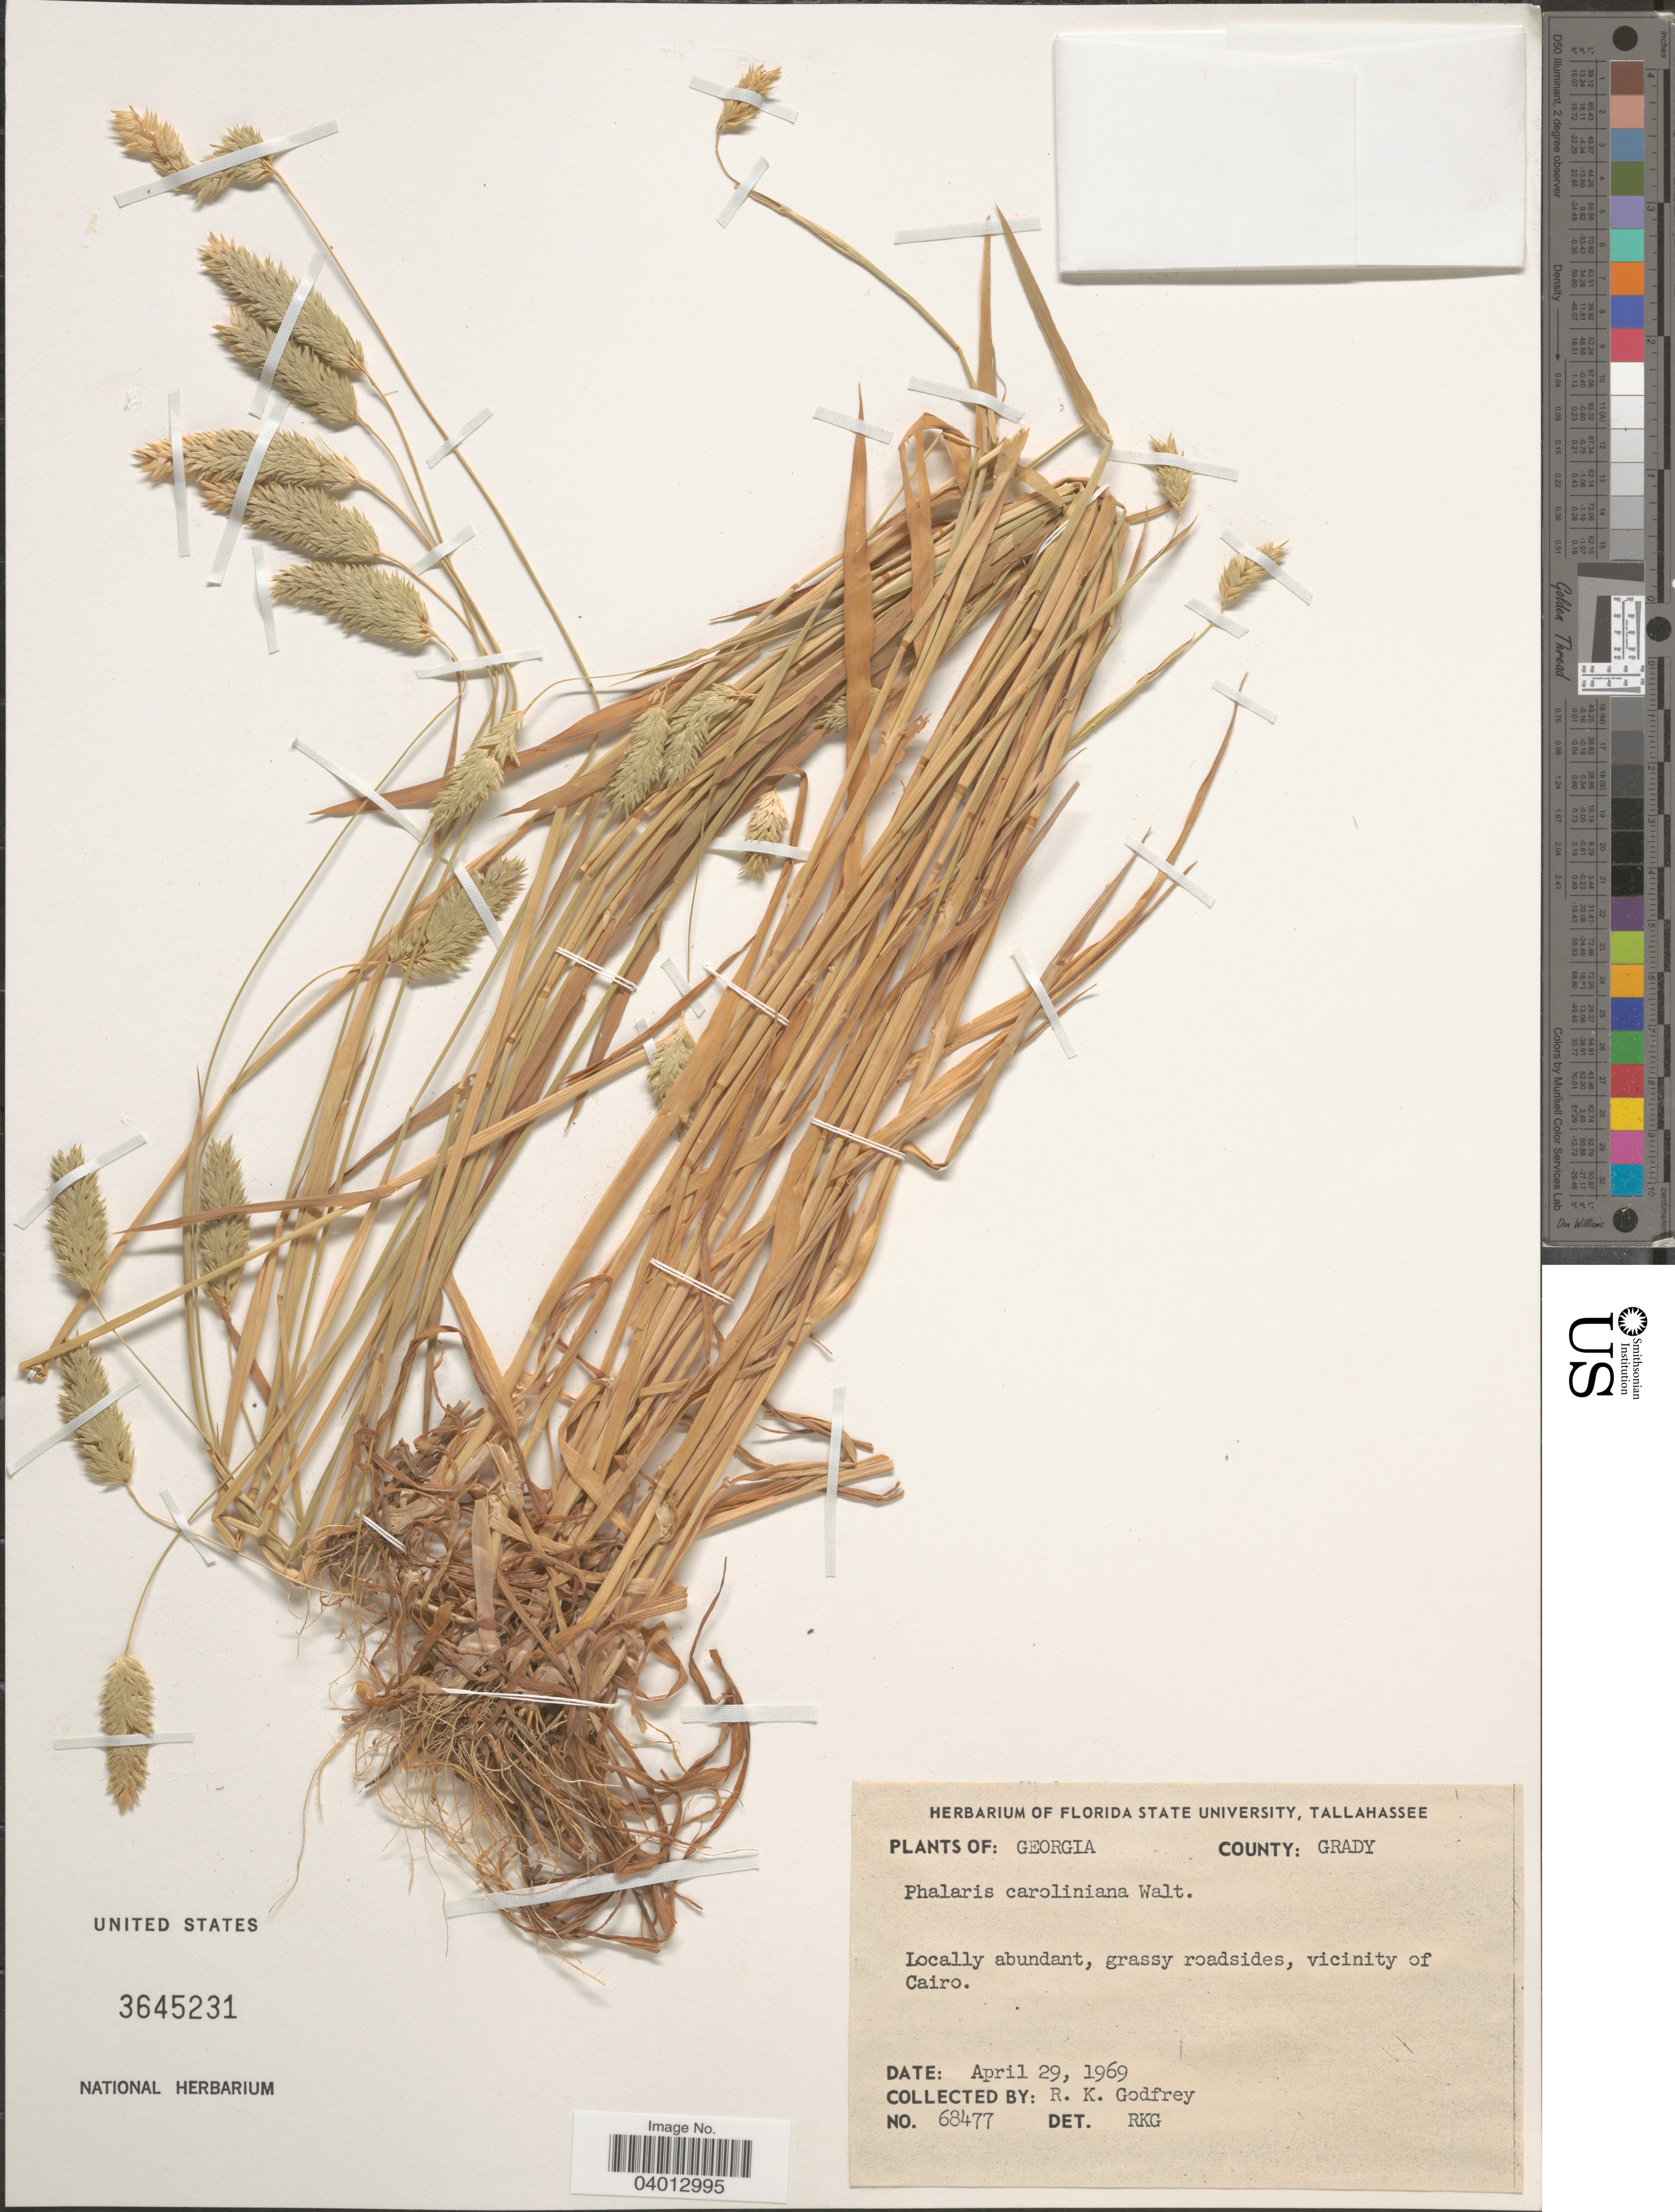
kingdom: Plantae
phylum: Tracheophyta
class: Liliopsida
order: Poales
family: Poaceae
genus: Phalaris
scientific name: Phalaris caroliniana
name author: Walter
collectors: R. K. Godfrey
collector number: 68477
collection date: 1969-04-29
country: United States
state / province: Georgia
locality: County: Grady. Vicinity of Cairo.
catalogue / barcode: US 3645231